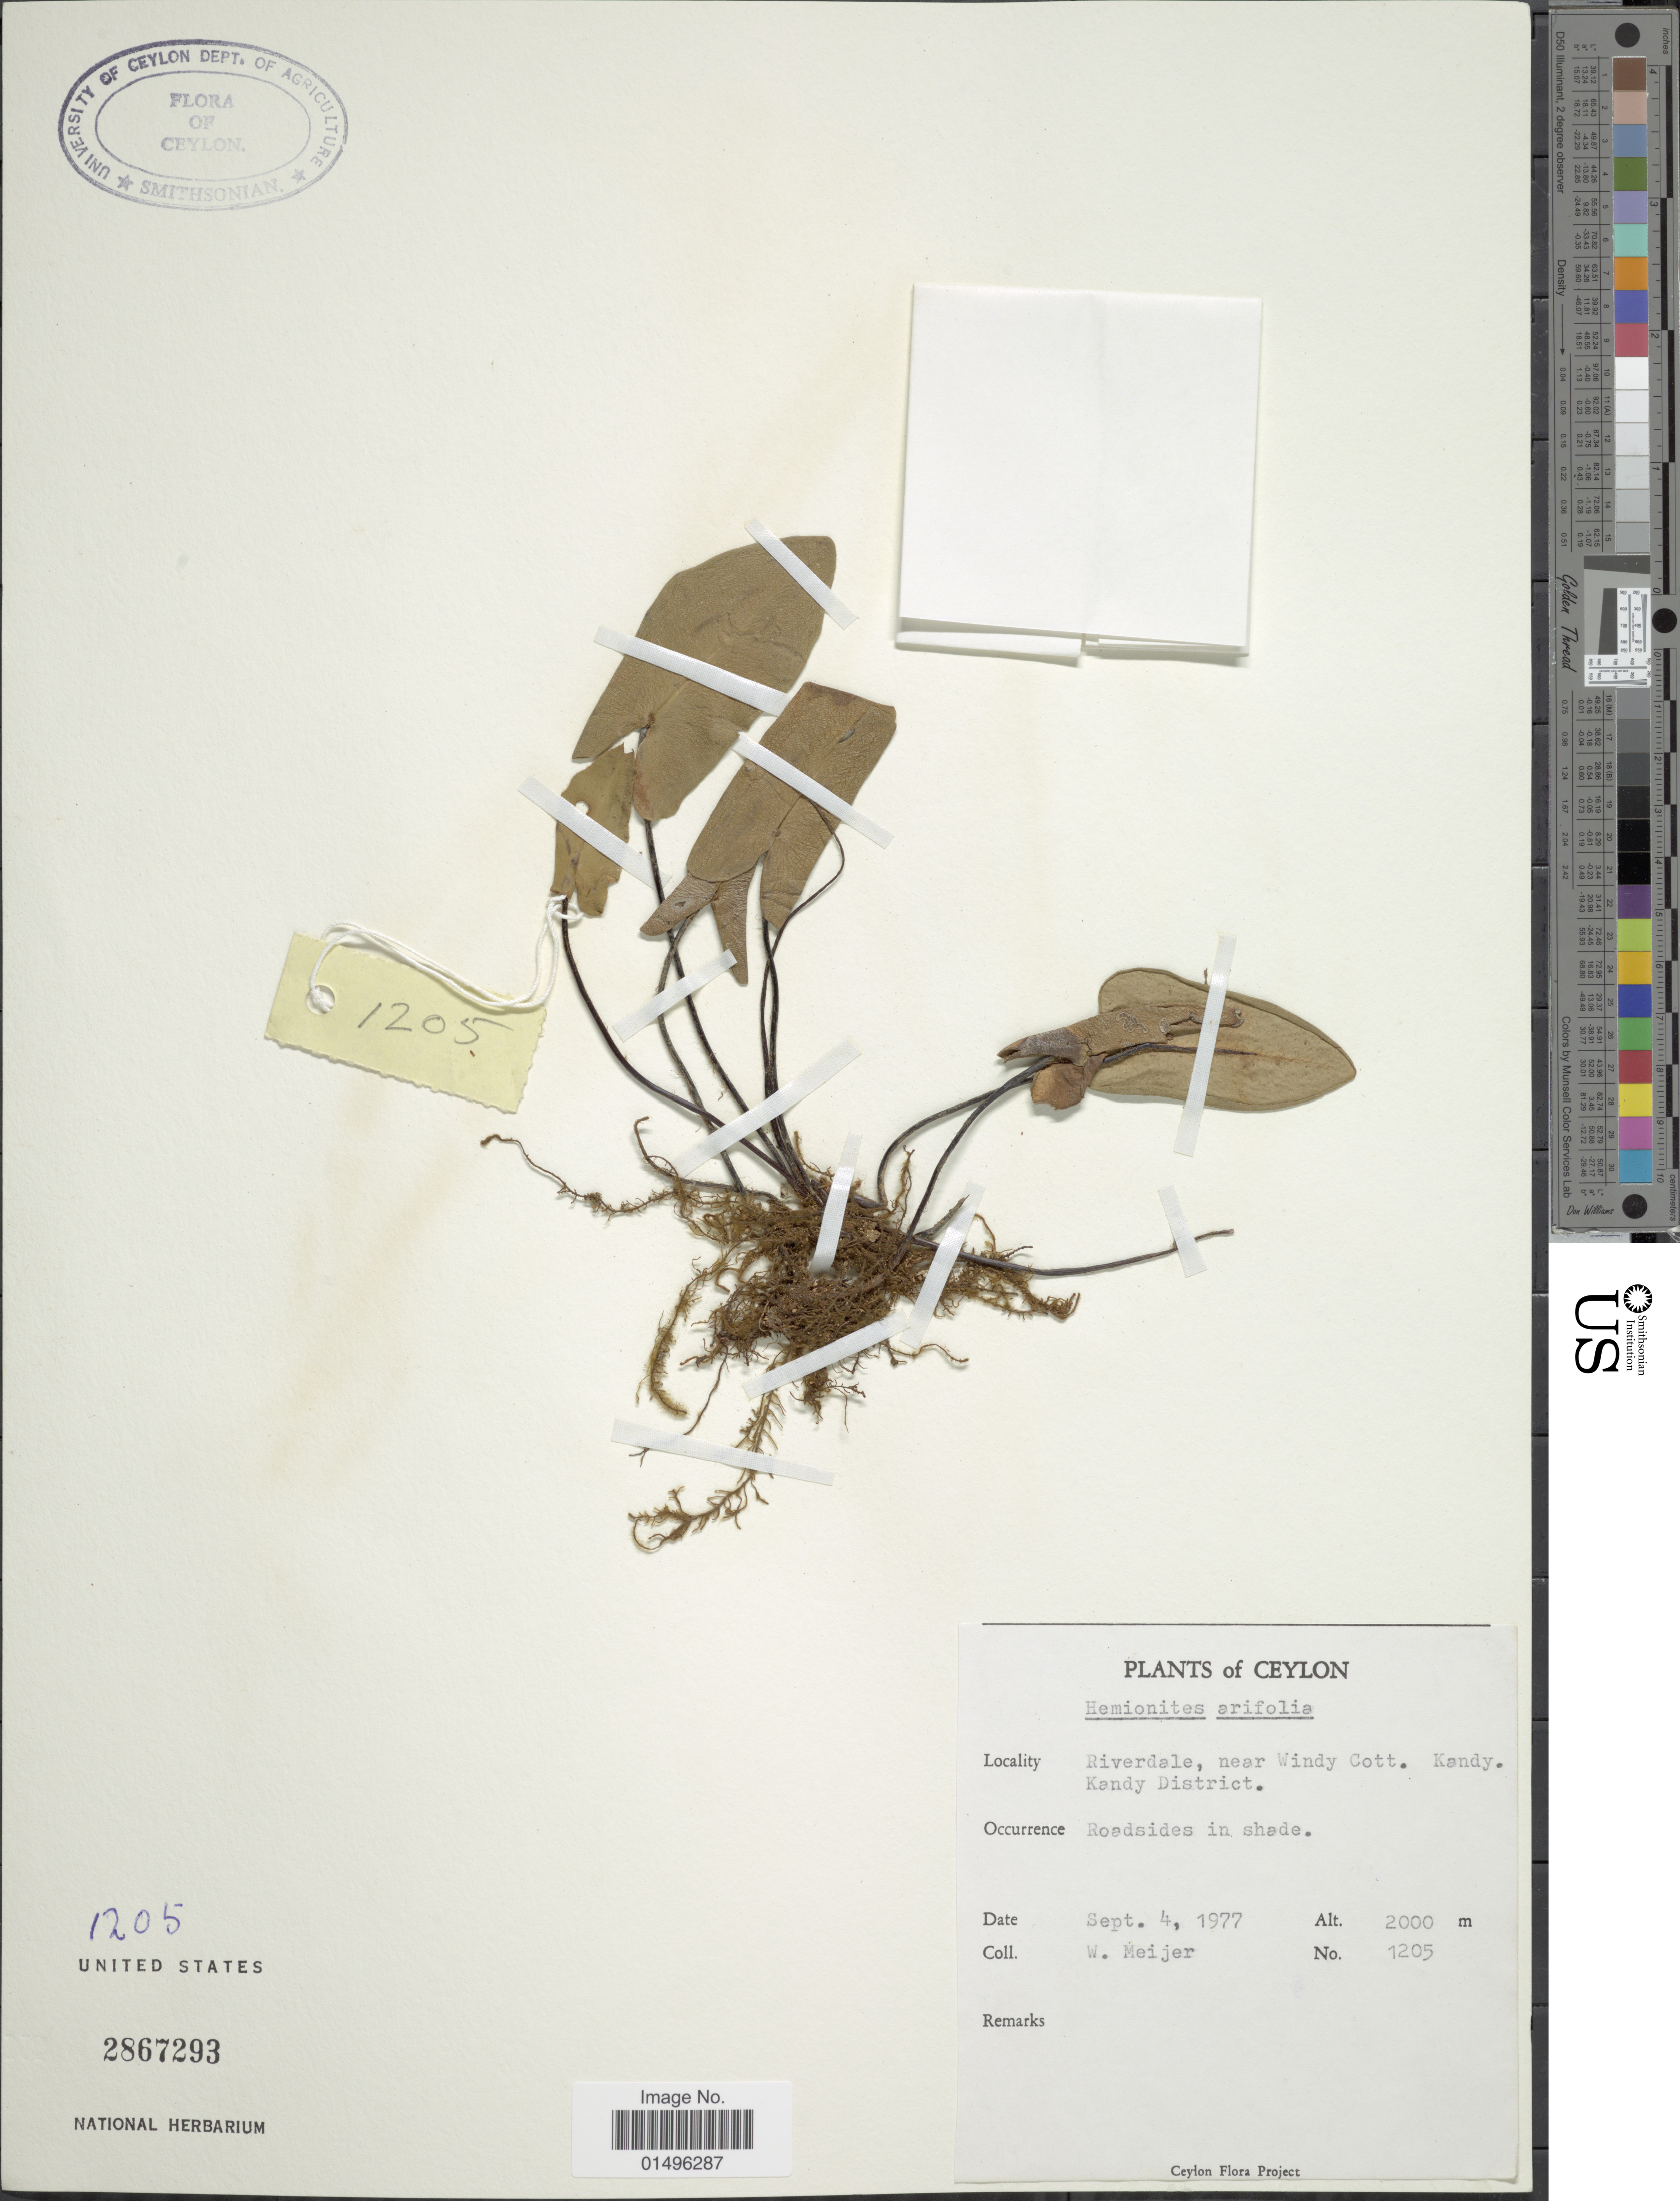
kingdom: Plantae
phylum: Tracheophyta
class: Polypodiopsida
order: Polypodiales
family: Pteridaceae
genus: Parahemionitis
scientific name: Parahemionitis cordata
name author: (Roxb. ex Hook. & Grev.) Fraser-Jenk.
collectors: W. Meijer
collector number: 1205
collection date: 1977-09-04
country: Sri Lanka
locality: Ceylon, Riverdale, near Windy Cott. Kandy. Kandy District.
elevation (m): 2000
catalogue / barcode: US 2867293